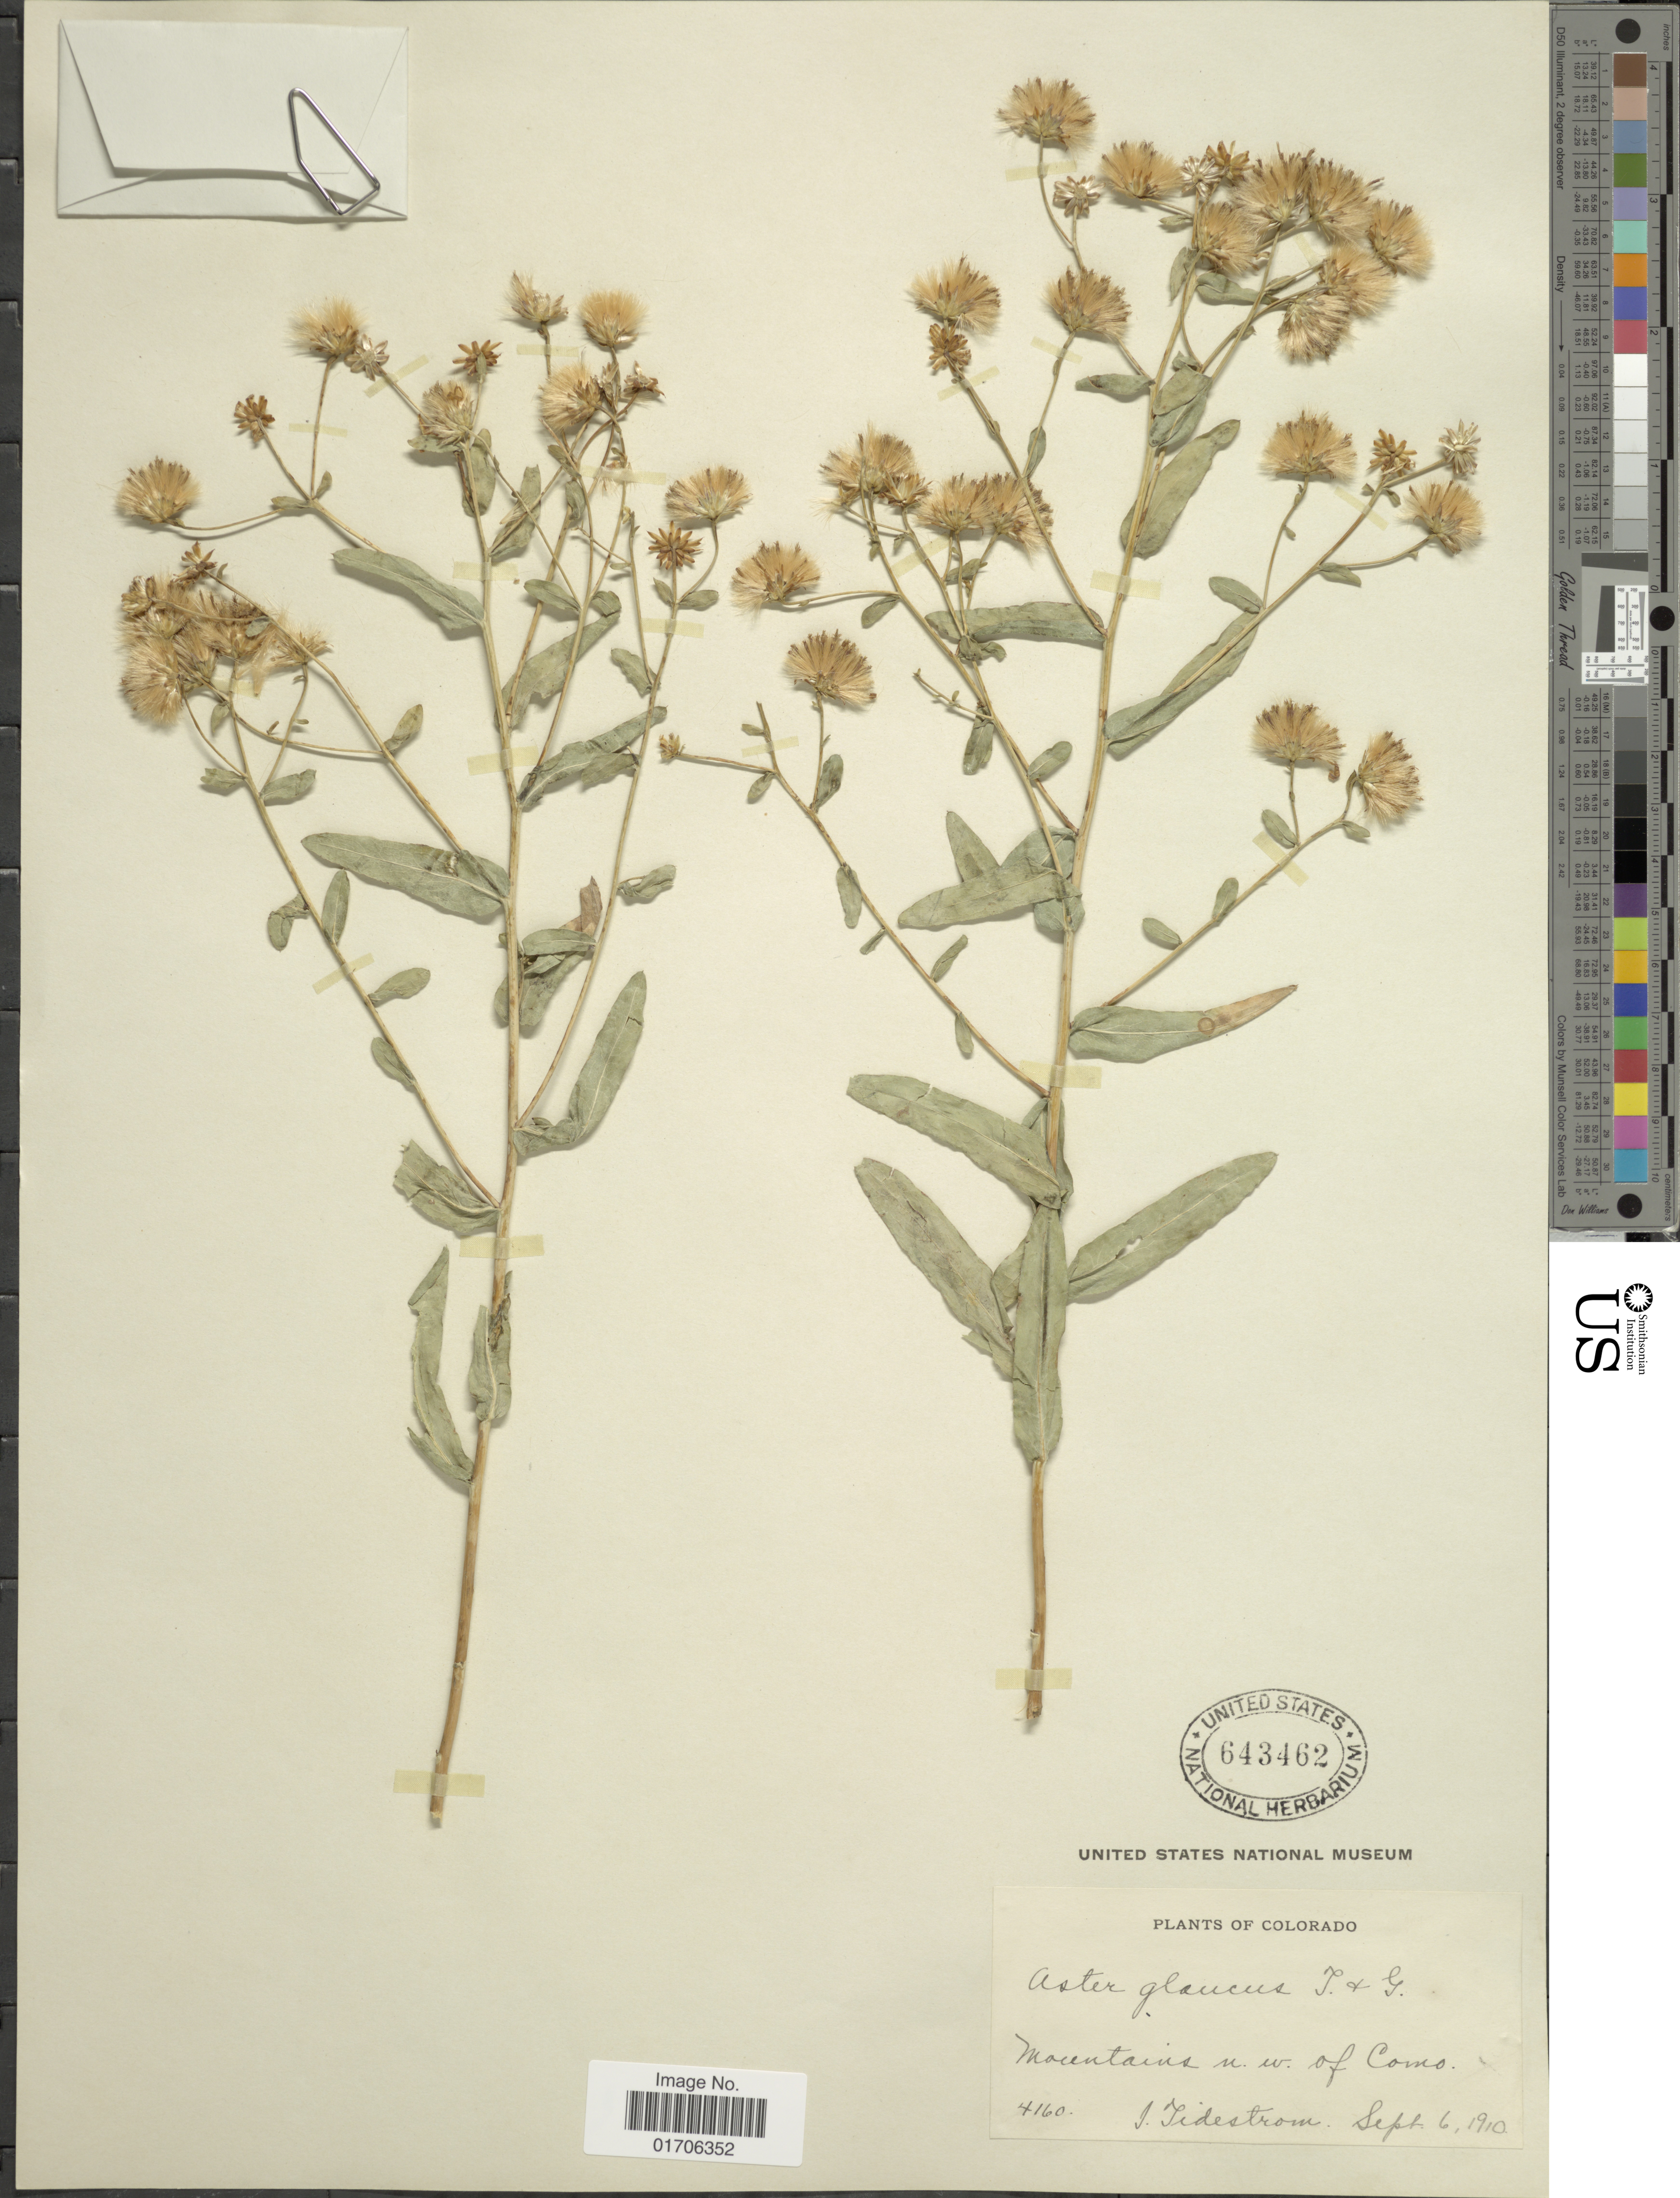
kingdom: Plantae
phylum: Tracheophyta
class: Magnoliopsida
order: Asterales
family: Asteraceae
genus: Eurybia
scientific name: Eurybia glauca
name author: (Nutt.) G.L. Nesom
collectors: I. F. Tidestrom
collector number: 4160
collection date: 1910-09-06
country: United States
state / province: Colorado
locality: Colorado. Mountains n.w. of Como.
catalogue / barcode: US 643462